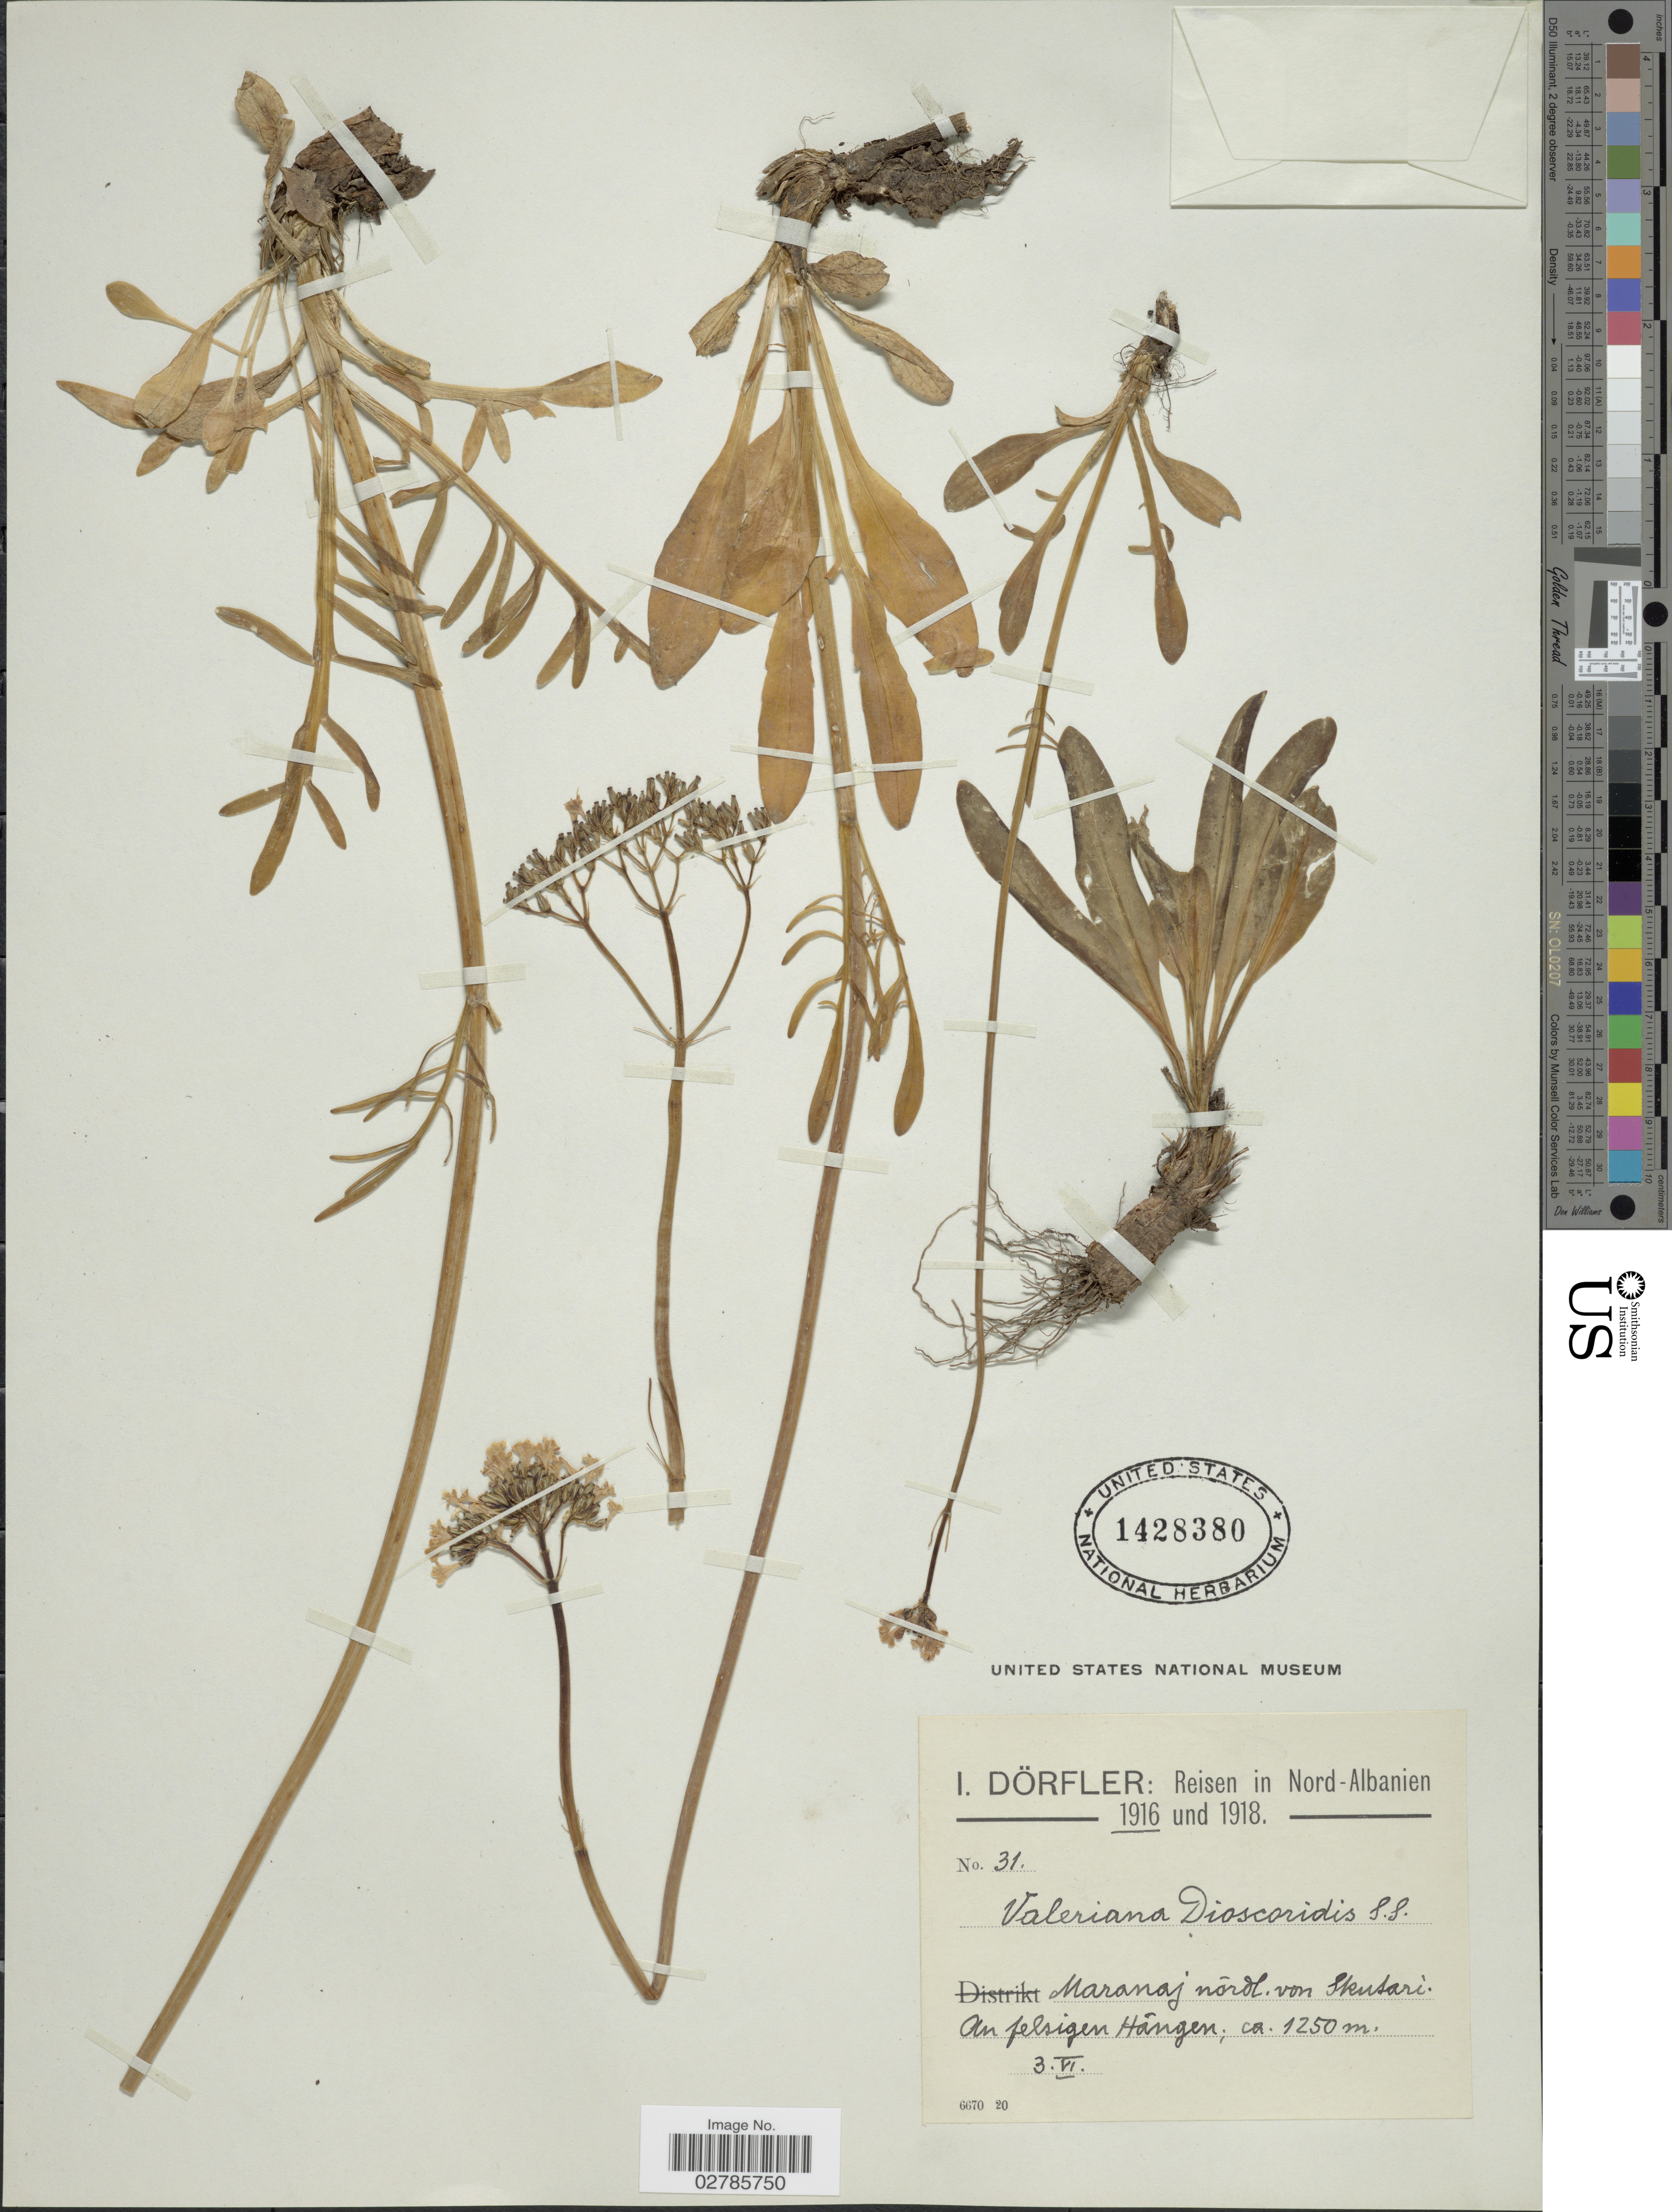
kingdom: Plantae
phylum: Tracheophyta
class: Magnoliopsida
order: Dipsacales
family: Caprifoliaceae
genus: Valeriana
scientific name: Valeriana dioscoridis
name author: Sibth. & Sm.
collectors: I. Dörfler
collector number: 31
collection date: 1916-06-03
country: Albania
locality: Nord-Albanien, Naranaj nõrdl.von Skusari. An felsigen Hángen.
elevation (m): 1250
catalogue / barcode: US 1428380